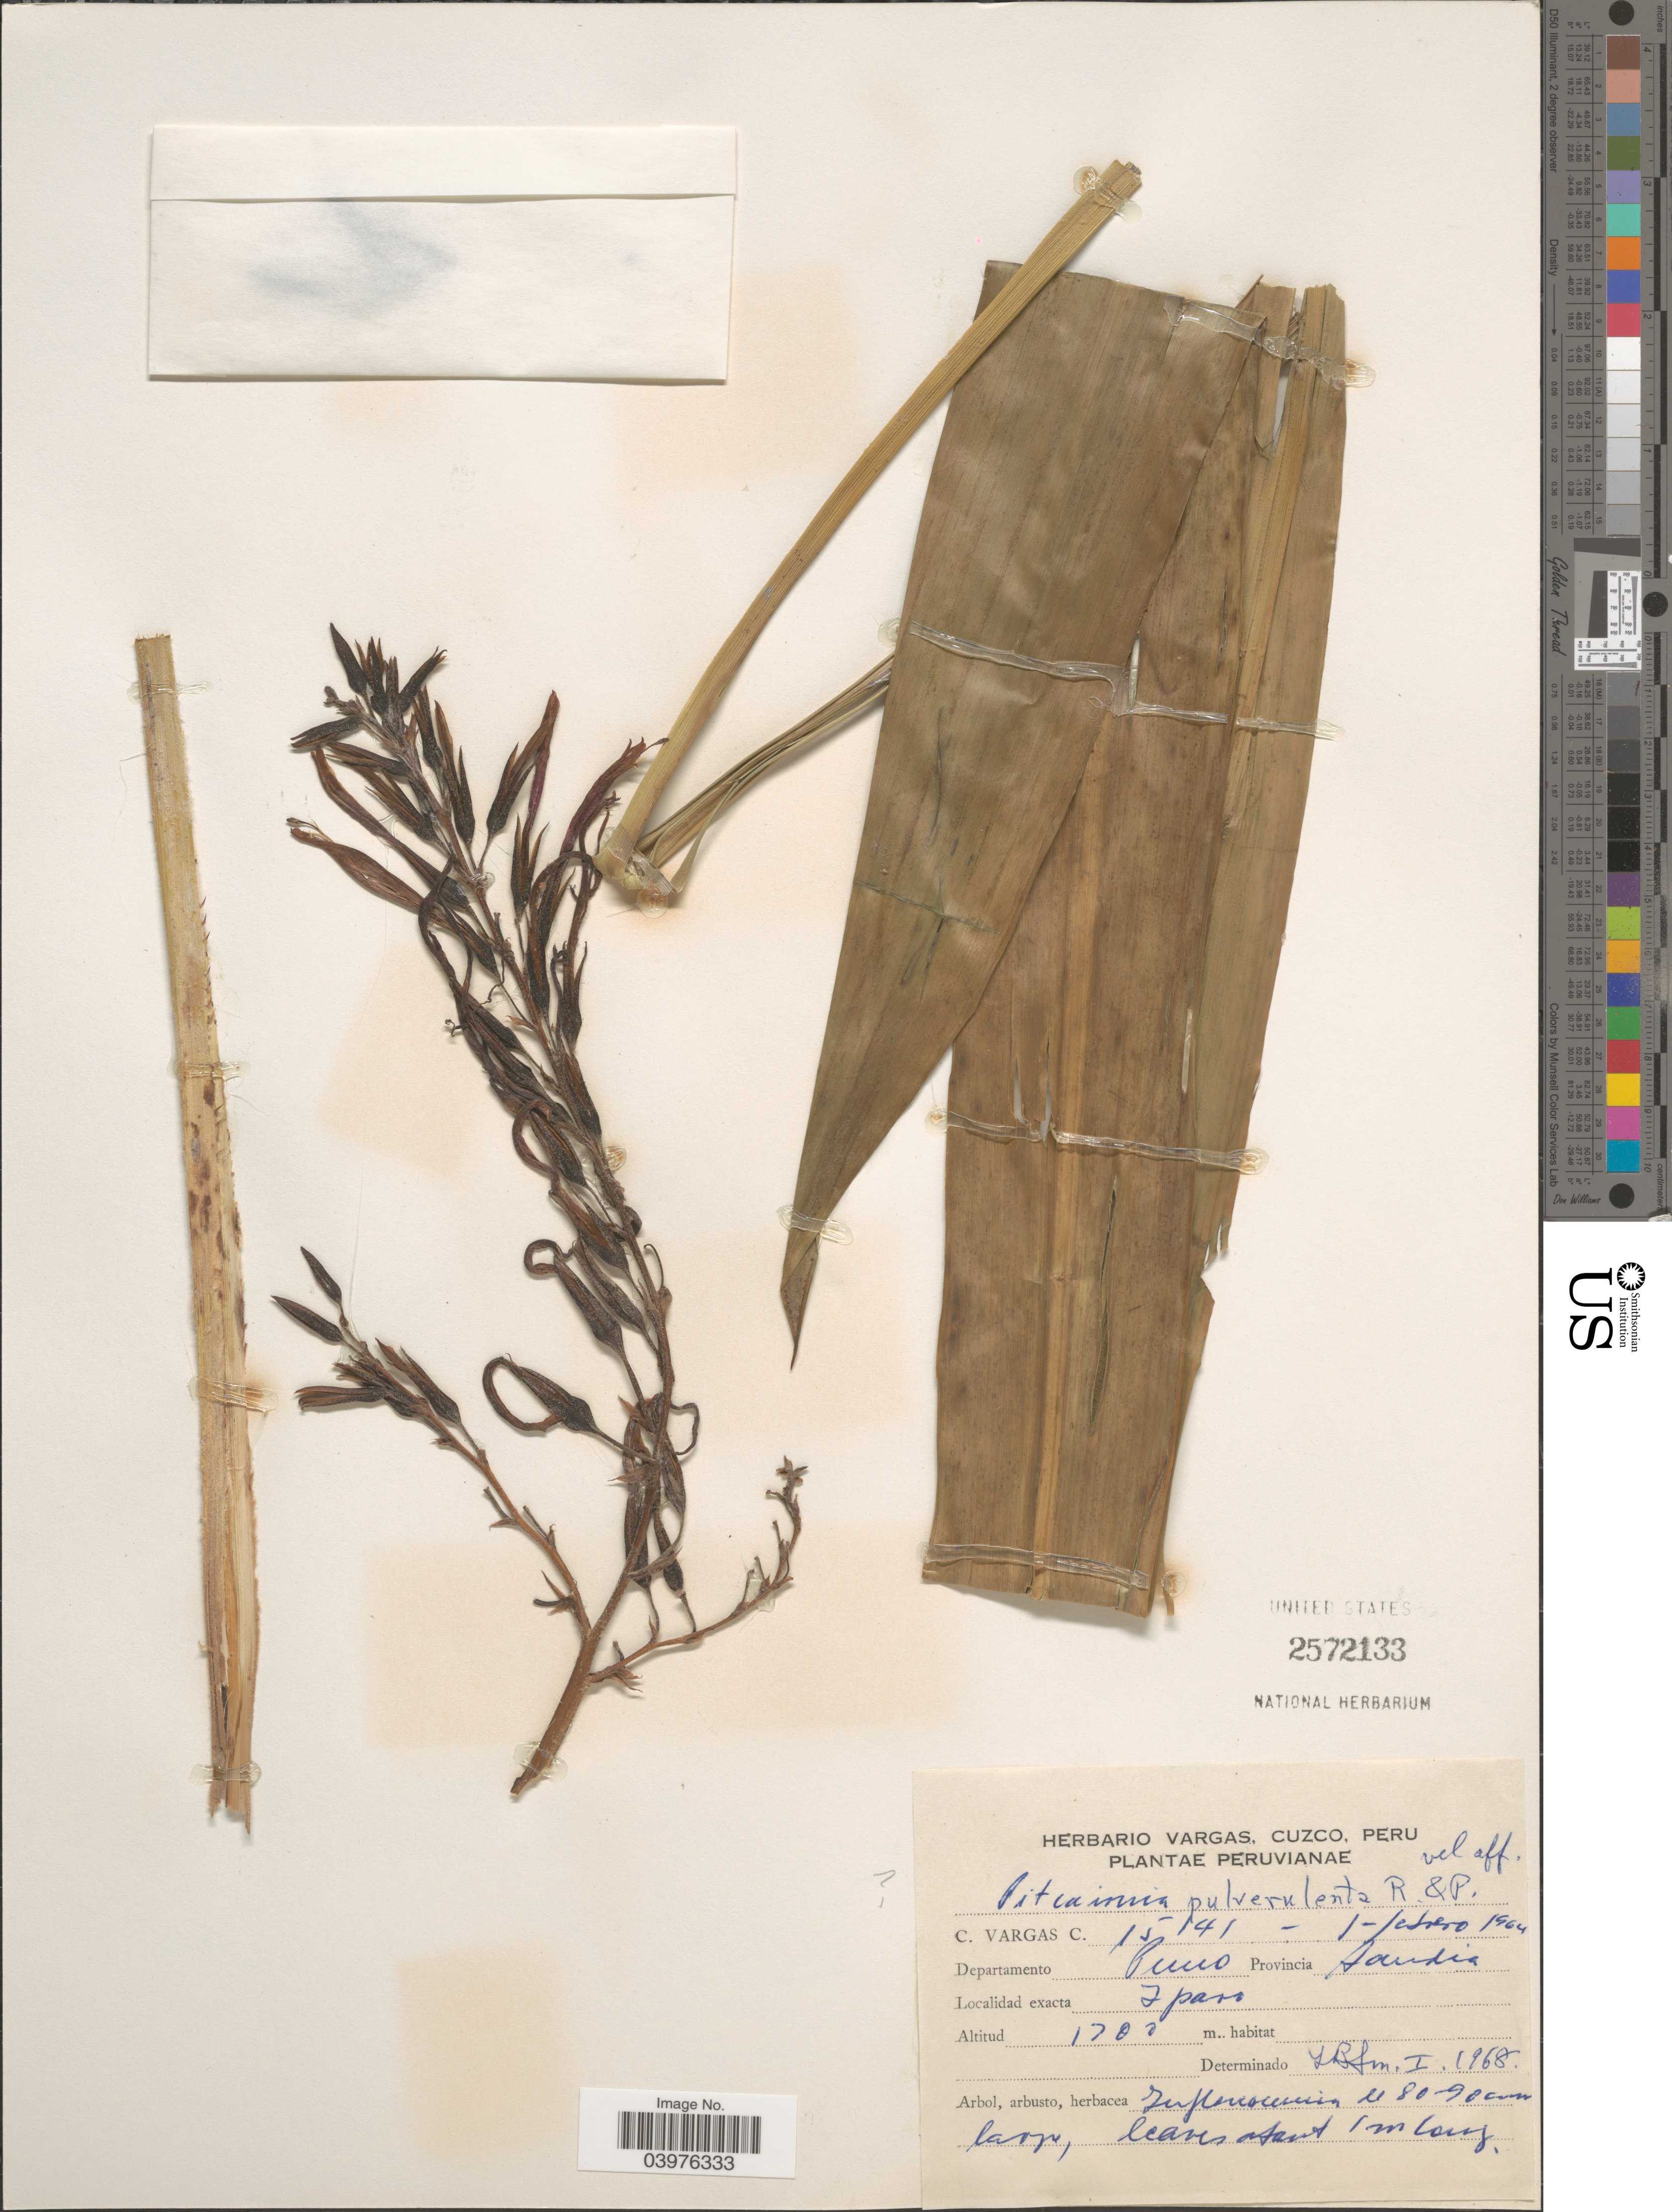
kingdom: Plantae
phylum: Tracheophyta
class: Liliopsida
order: Poales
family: Bromeliaceae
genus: Pitcairnia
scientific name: Pitcairnia pulverulenta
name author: Ruiz & Pav.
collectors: C. Vargas Calderón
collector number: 15141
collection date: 1964-02-01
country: Peru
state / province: Puno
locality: Departamento Puno. Provincia Sandia. Iparo.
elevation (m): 1700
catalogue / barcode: US 2572133